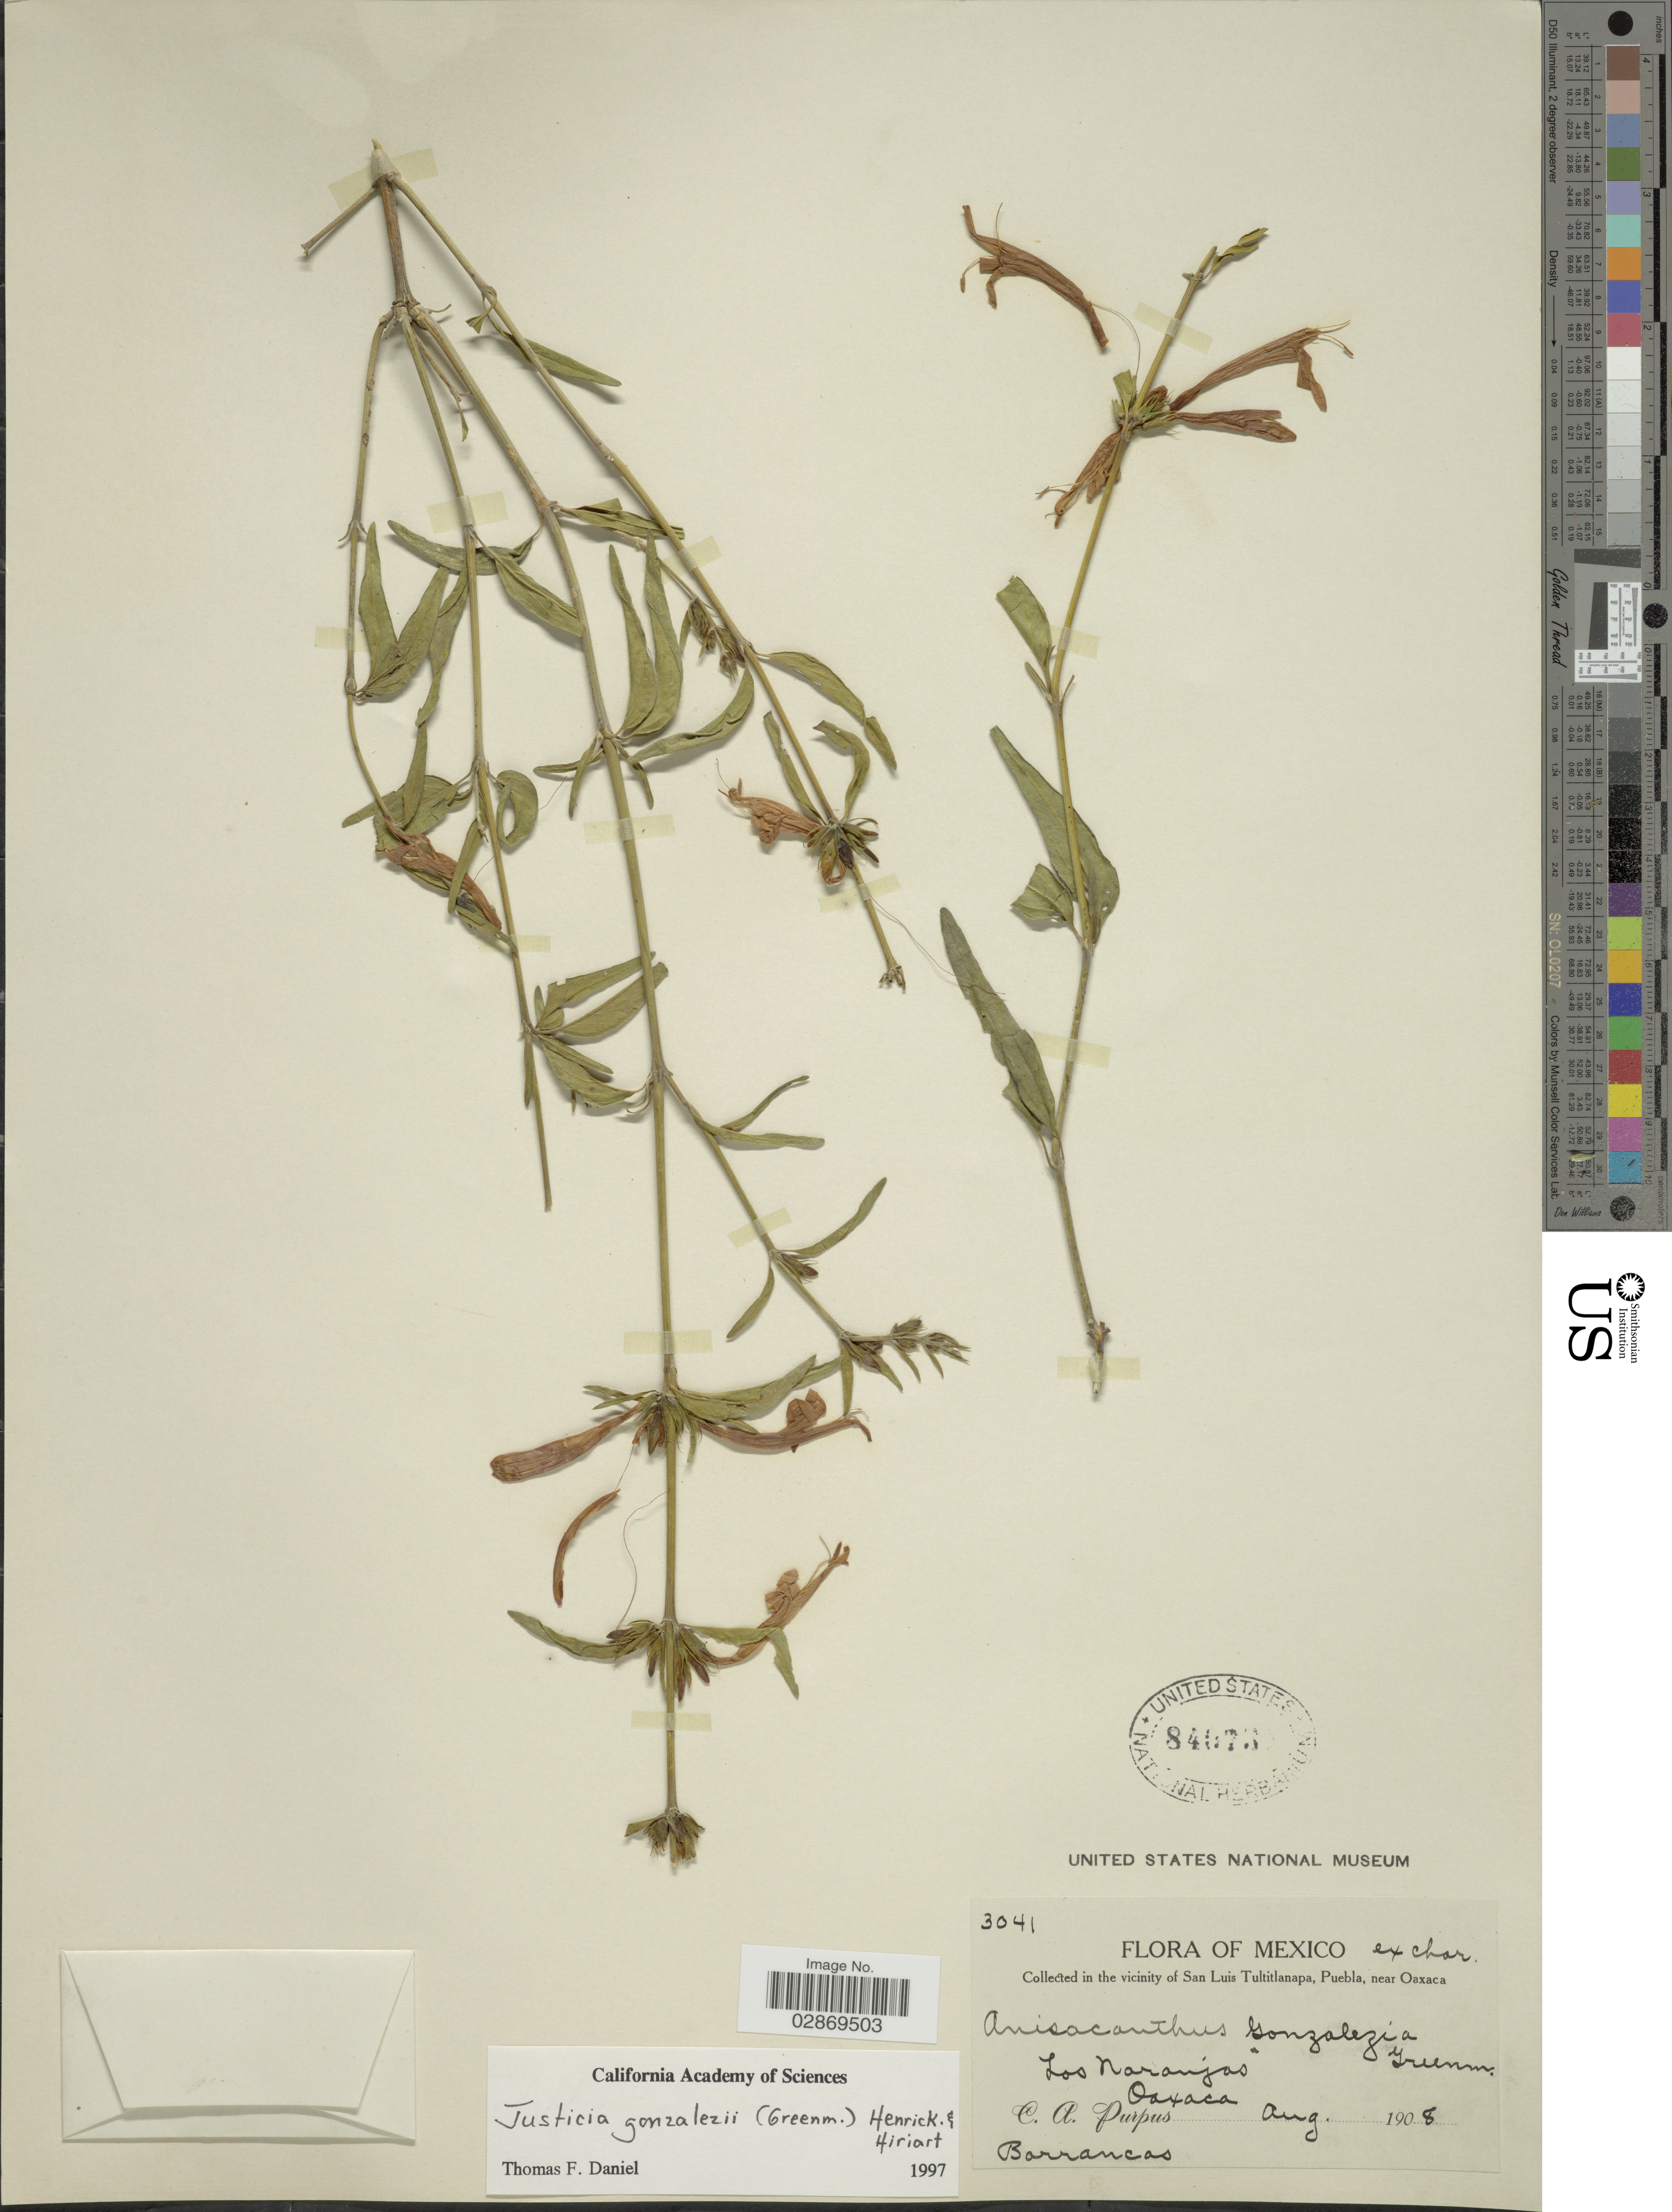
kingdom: Plantae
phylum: Tracheophyta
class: Magnoliopsida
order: Lamiales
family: Acanthaceae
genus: Anisacanthus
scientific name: Anisacanthus gonzalezii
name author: Greenm.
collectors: C. A. Purpus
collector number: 3041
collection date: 1908-08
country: Mexico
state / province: Oaxaca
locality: Los Naranjas, Oaxaca, In the Vicinity of San Luis Tultitlanapa, near Oaxaca.